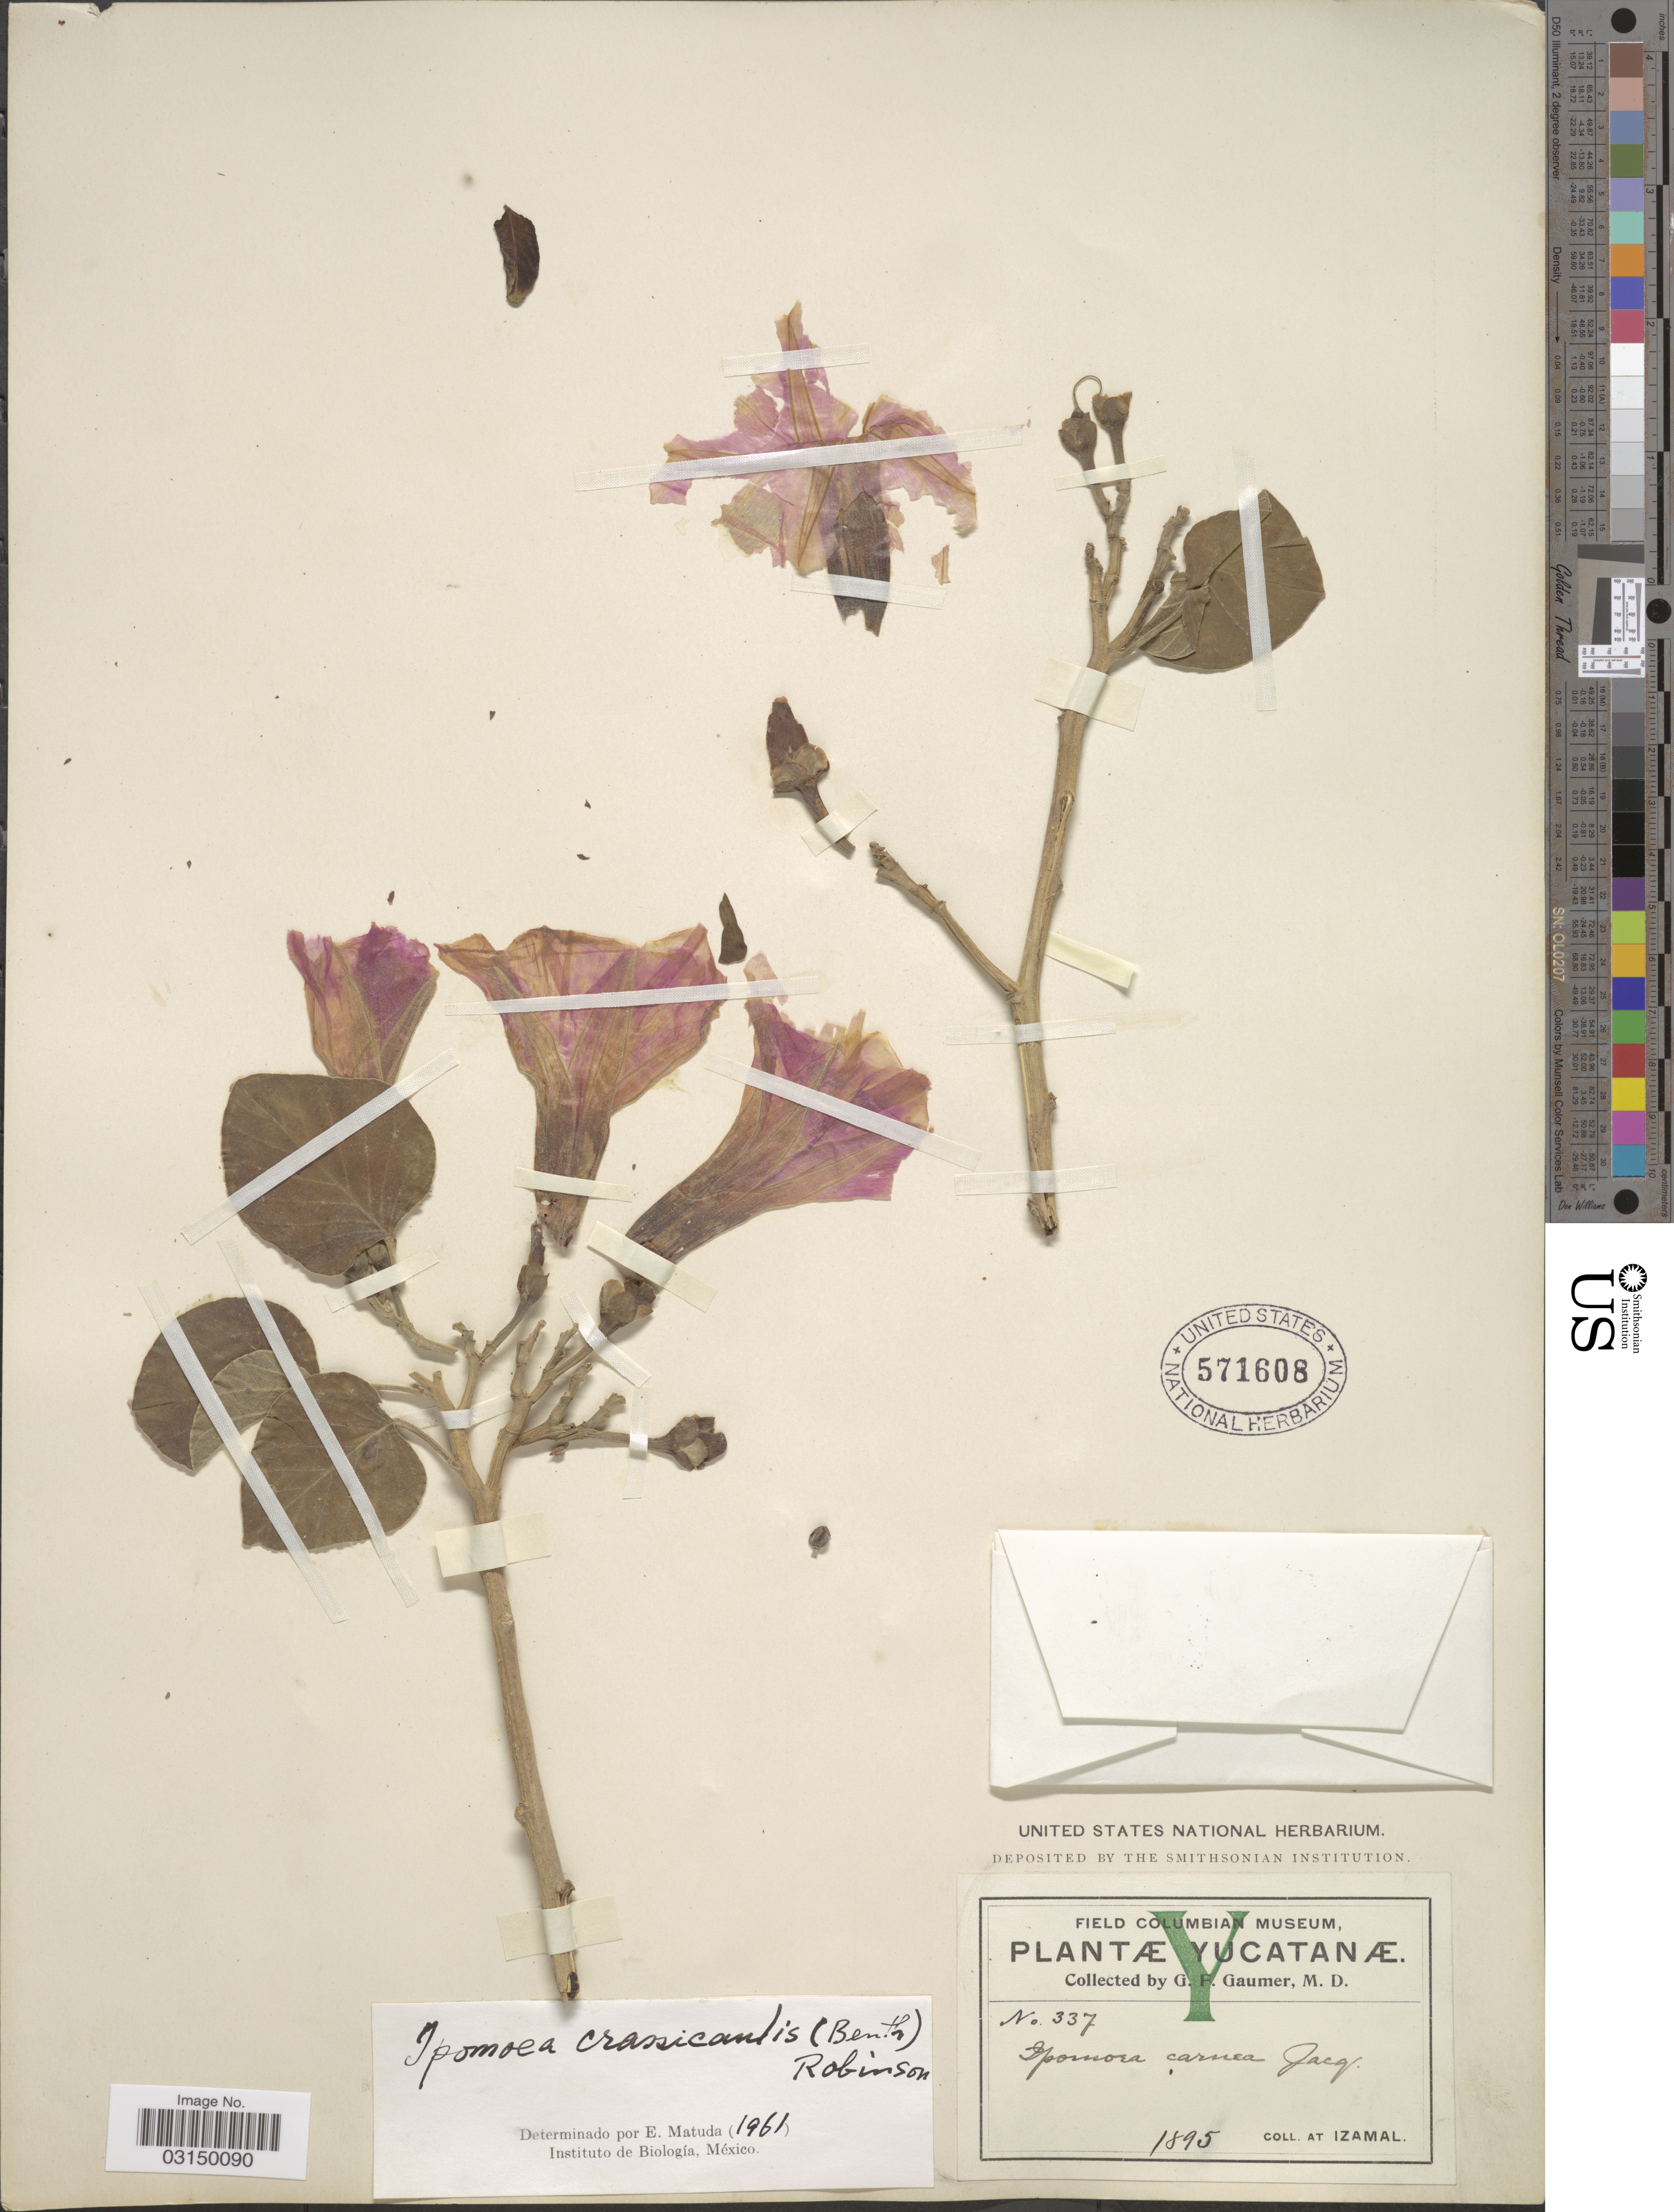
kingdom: Plantae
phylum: Tracheophyta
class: Magnoliopsida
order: Solanales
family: Convolvulaceae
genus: Ipomoea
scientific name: Ipomoea carnea subsp. fistulosa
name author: (Mart. ex Choisy) D.F. Austin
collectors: G. F. Gaumer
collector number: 337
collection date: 1895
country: Mexico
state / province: Yucatán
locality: At Izamal.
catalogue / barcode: US 571608